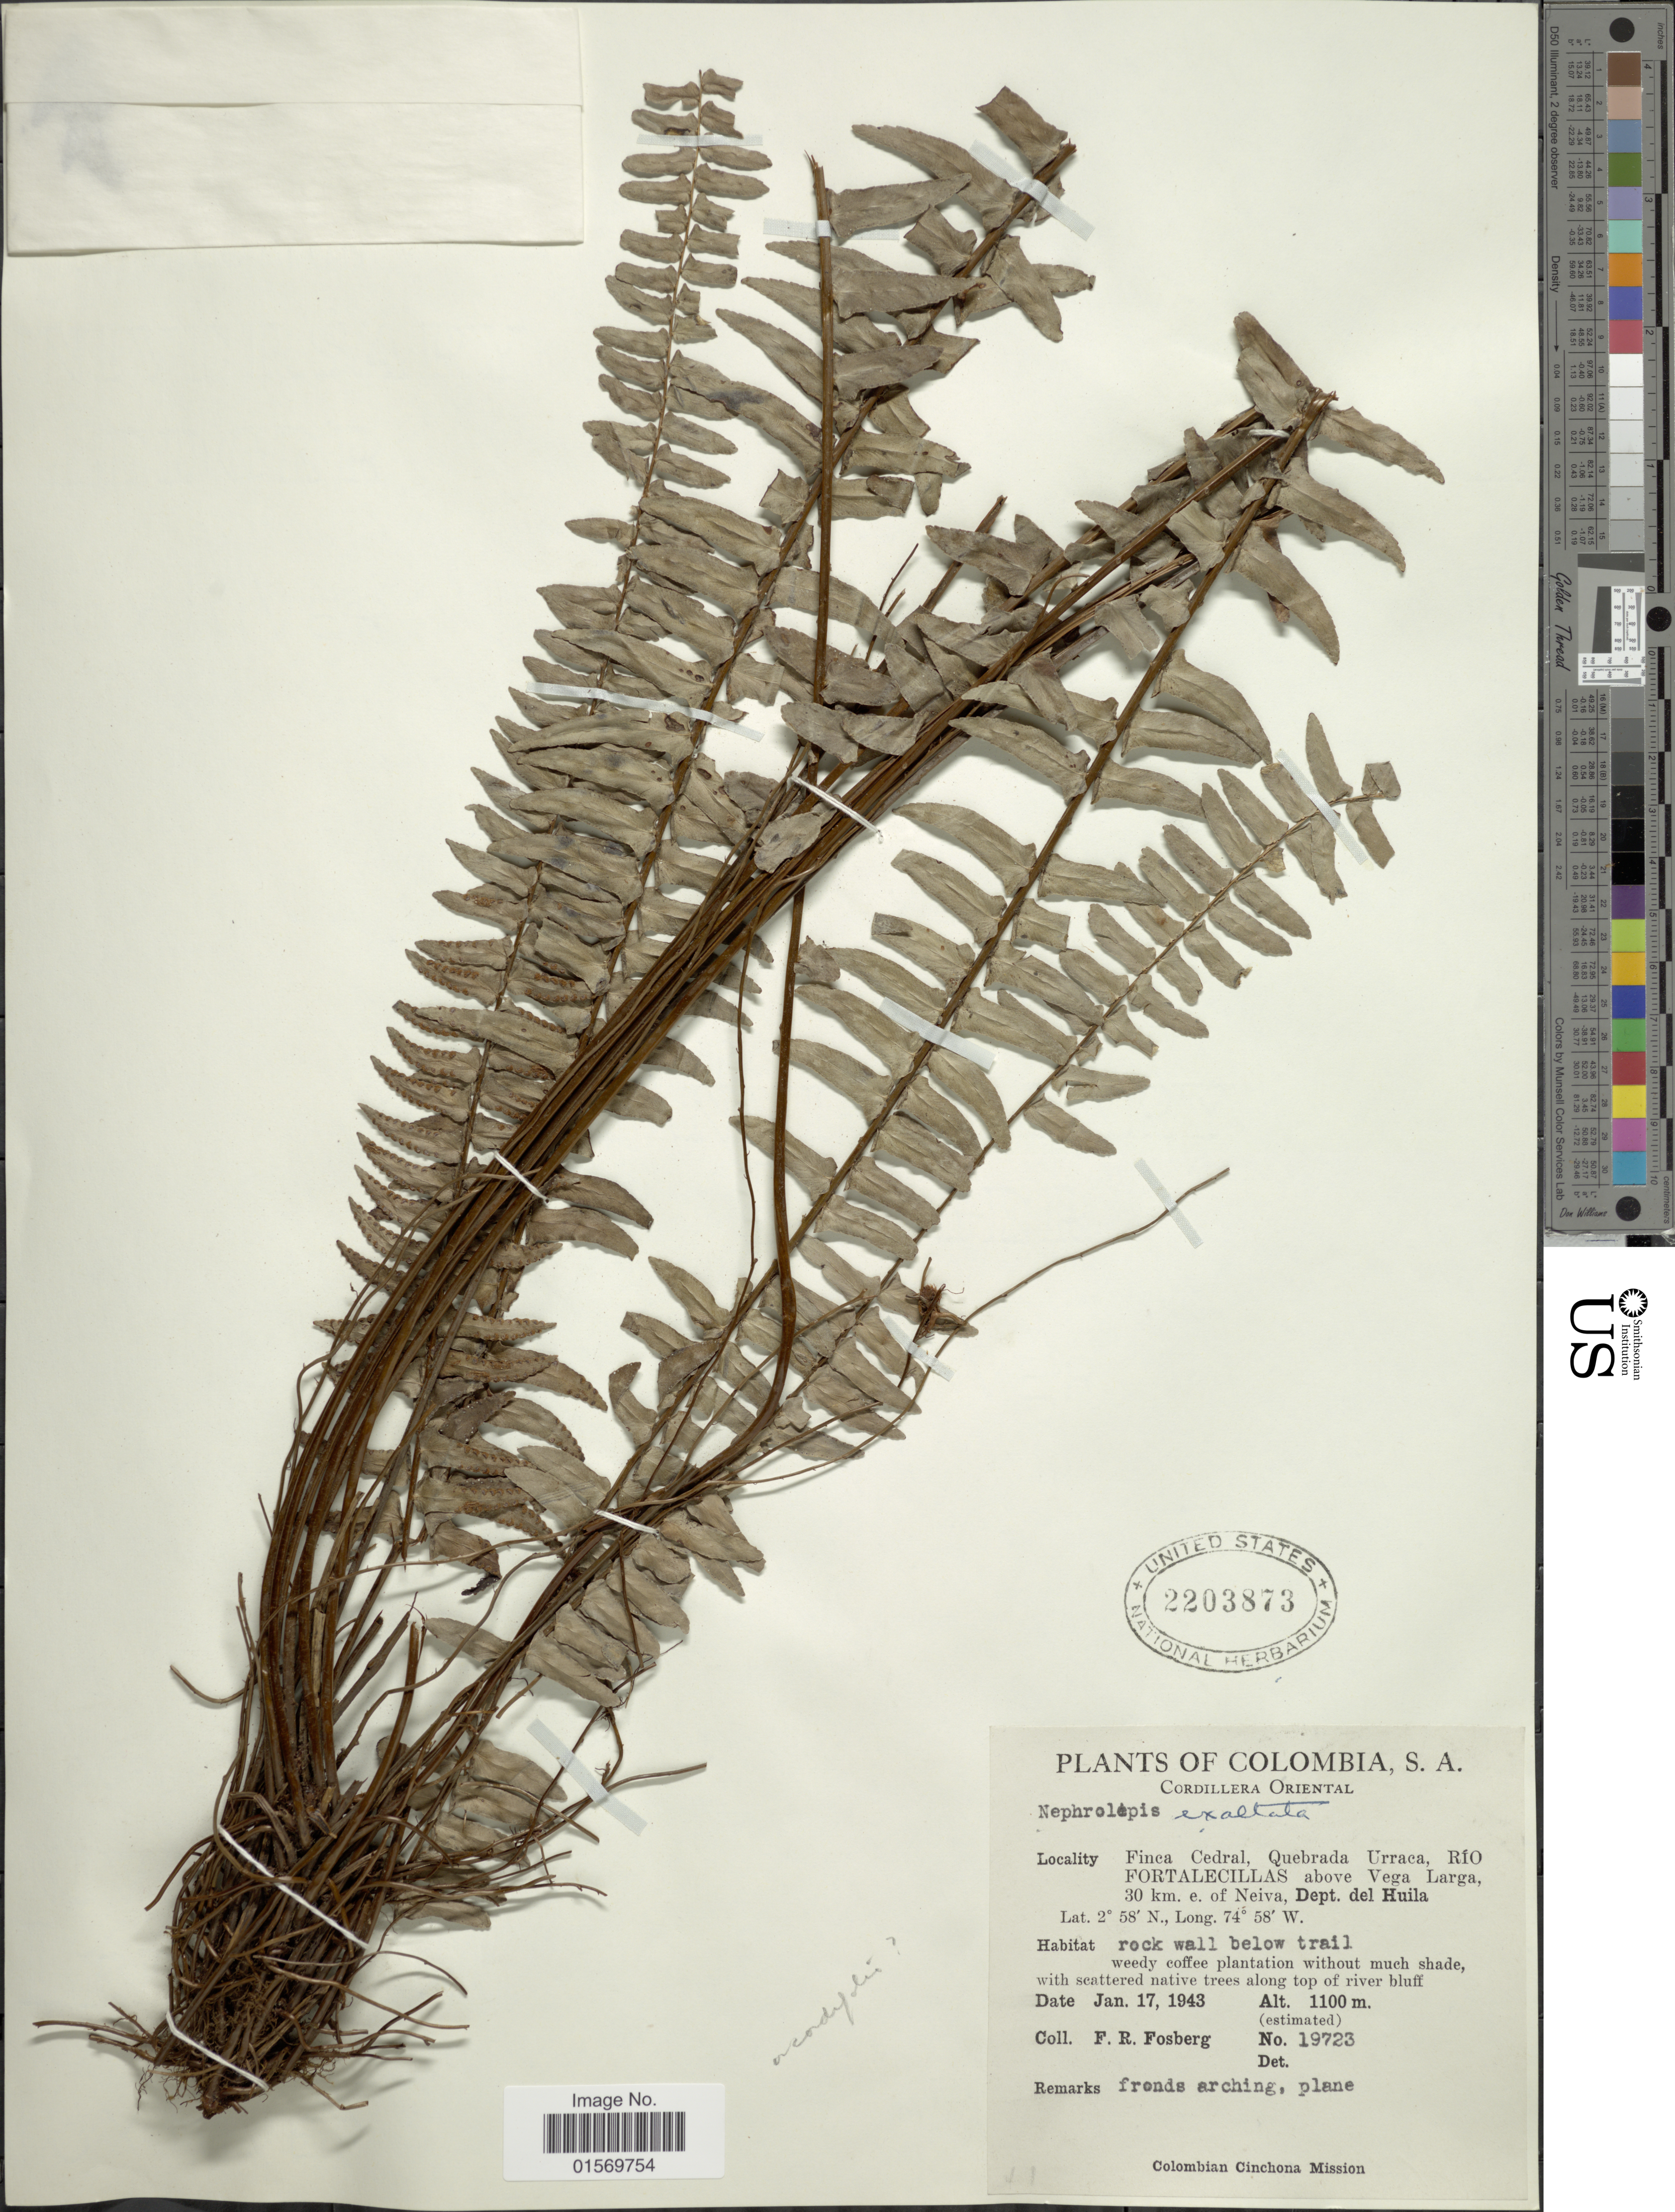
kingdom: Plantae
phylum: Tracheophyta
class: Polypodiopsida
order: Polypodiales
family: Nephrolepidaceae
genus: Nephrolepis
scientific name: Nephrolepis cordifolia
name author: (L.) C. Presl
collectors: F. R. Fosberg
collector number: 19723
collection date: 1943-01-17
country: Colombia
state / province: Huila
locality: S. A., Cordillera Oriental, Finca Cedral, Quebrada Urraca, RiO FORTALECILLAS above Vega Larga, 30 km. e. of Neiva, weedy coffee plantation.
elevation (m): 1100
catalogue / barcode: US 2203873